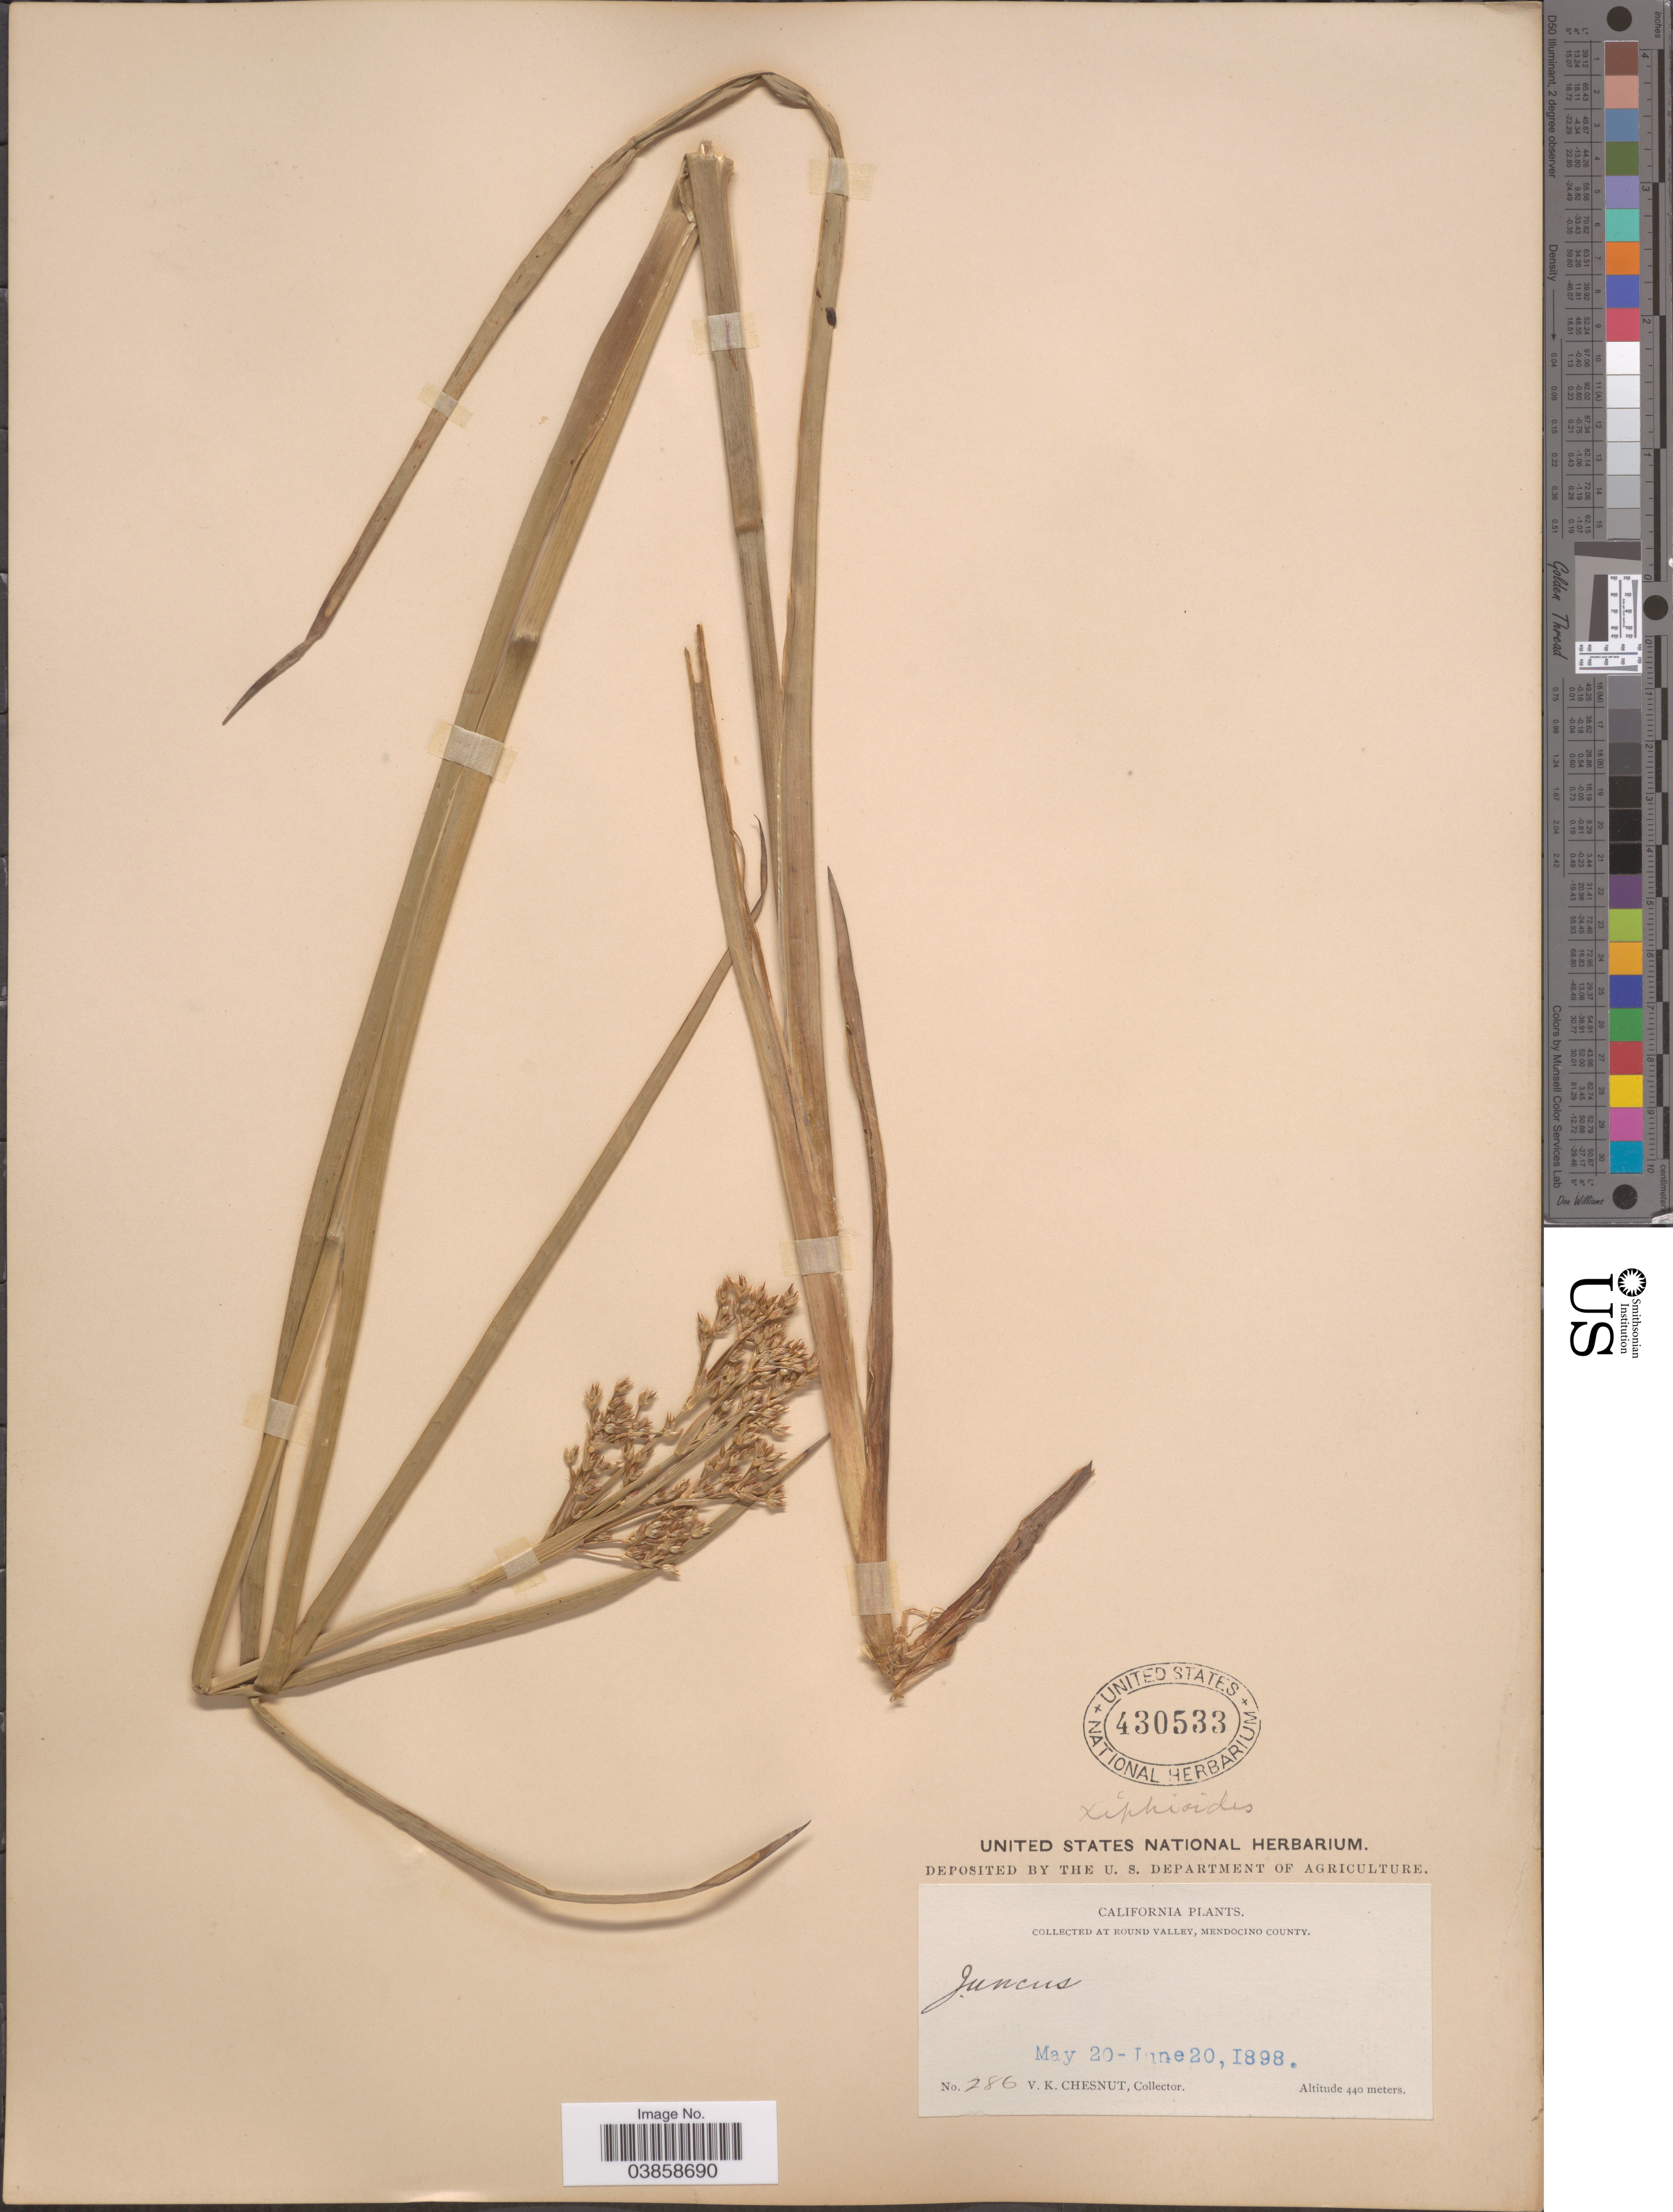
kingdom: Plantae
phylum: Tracheophyta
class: Liliopsida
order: Poales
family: Juncaceae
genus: Juncus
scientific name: Juncus xiphioides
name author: E. Mey.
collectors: V. Chesnut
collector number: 286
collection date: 1898-05-20/1898-06-20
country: United States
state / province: California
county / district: Mendocino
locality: At Round Valley, Mendocino County.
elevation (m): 440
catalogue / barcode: US 430533